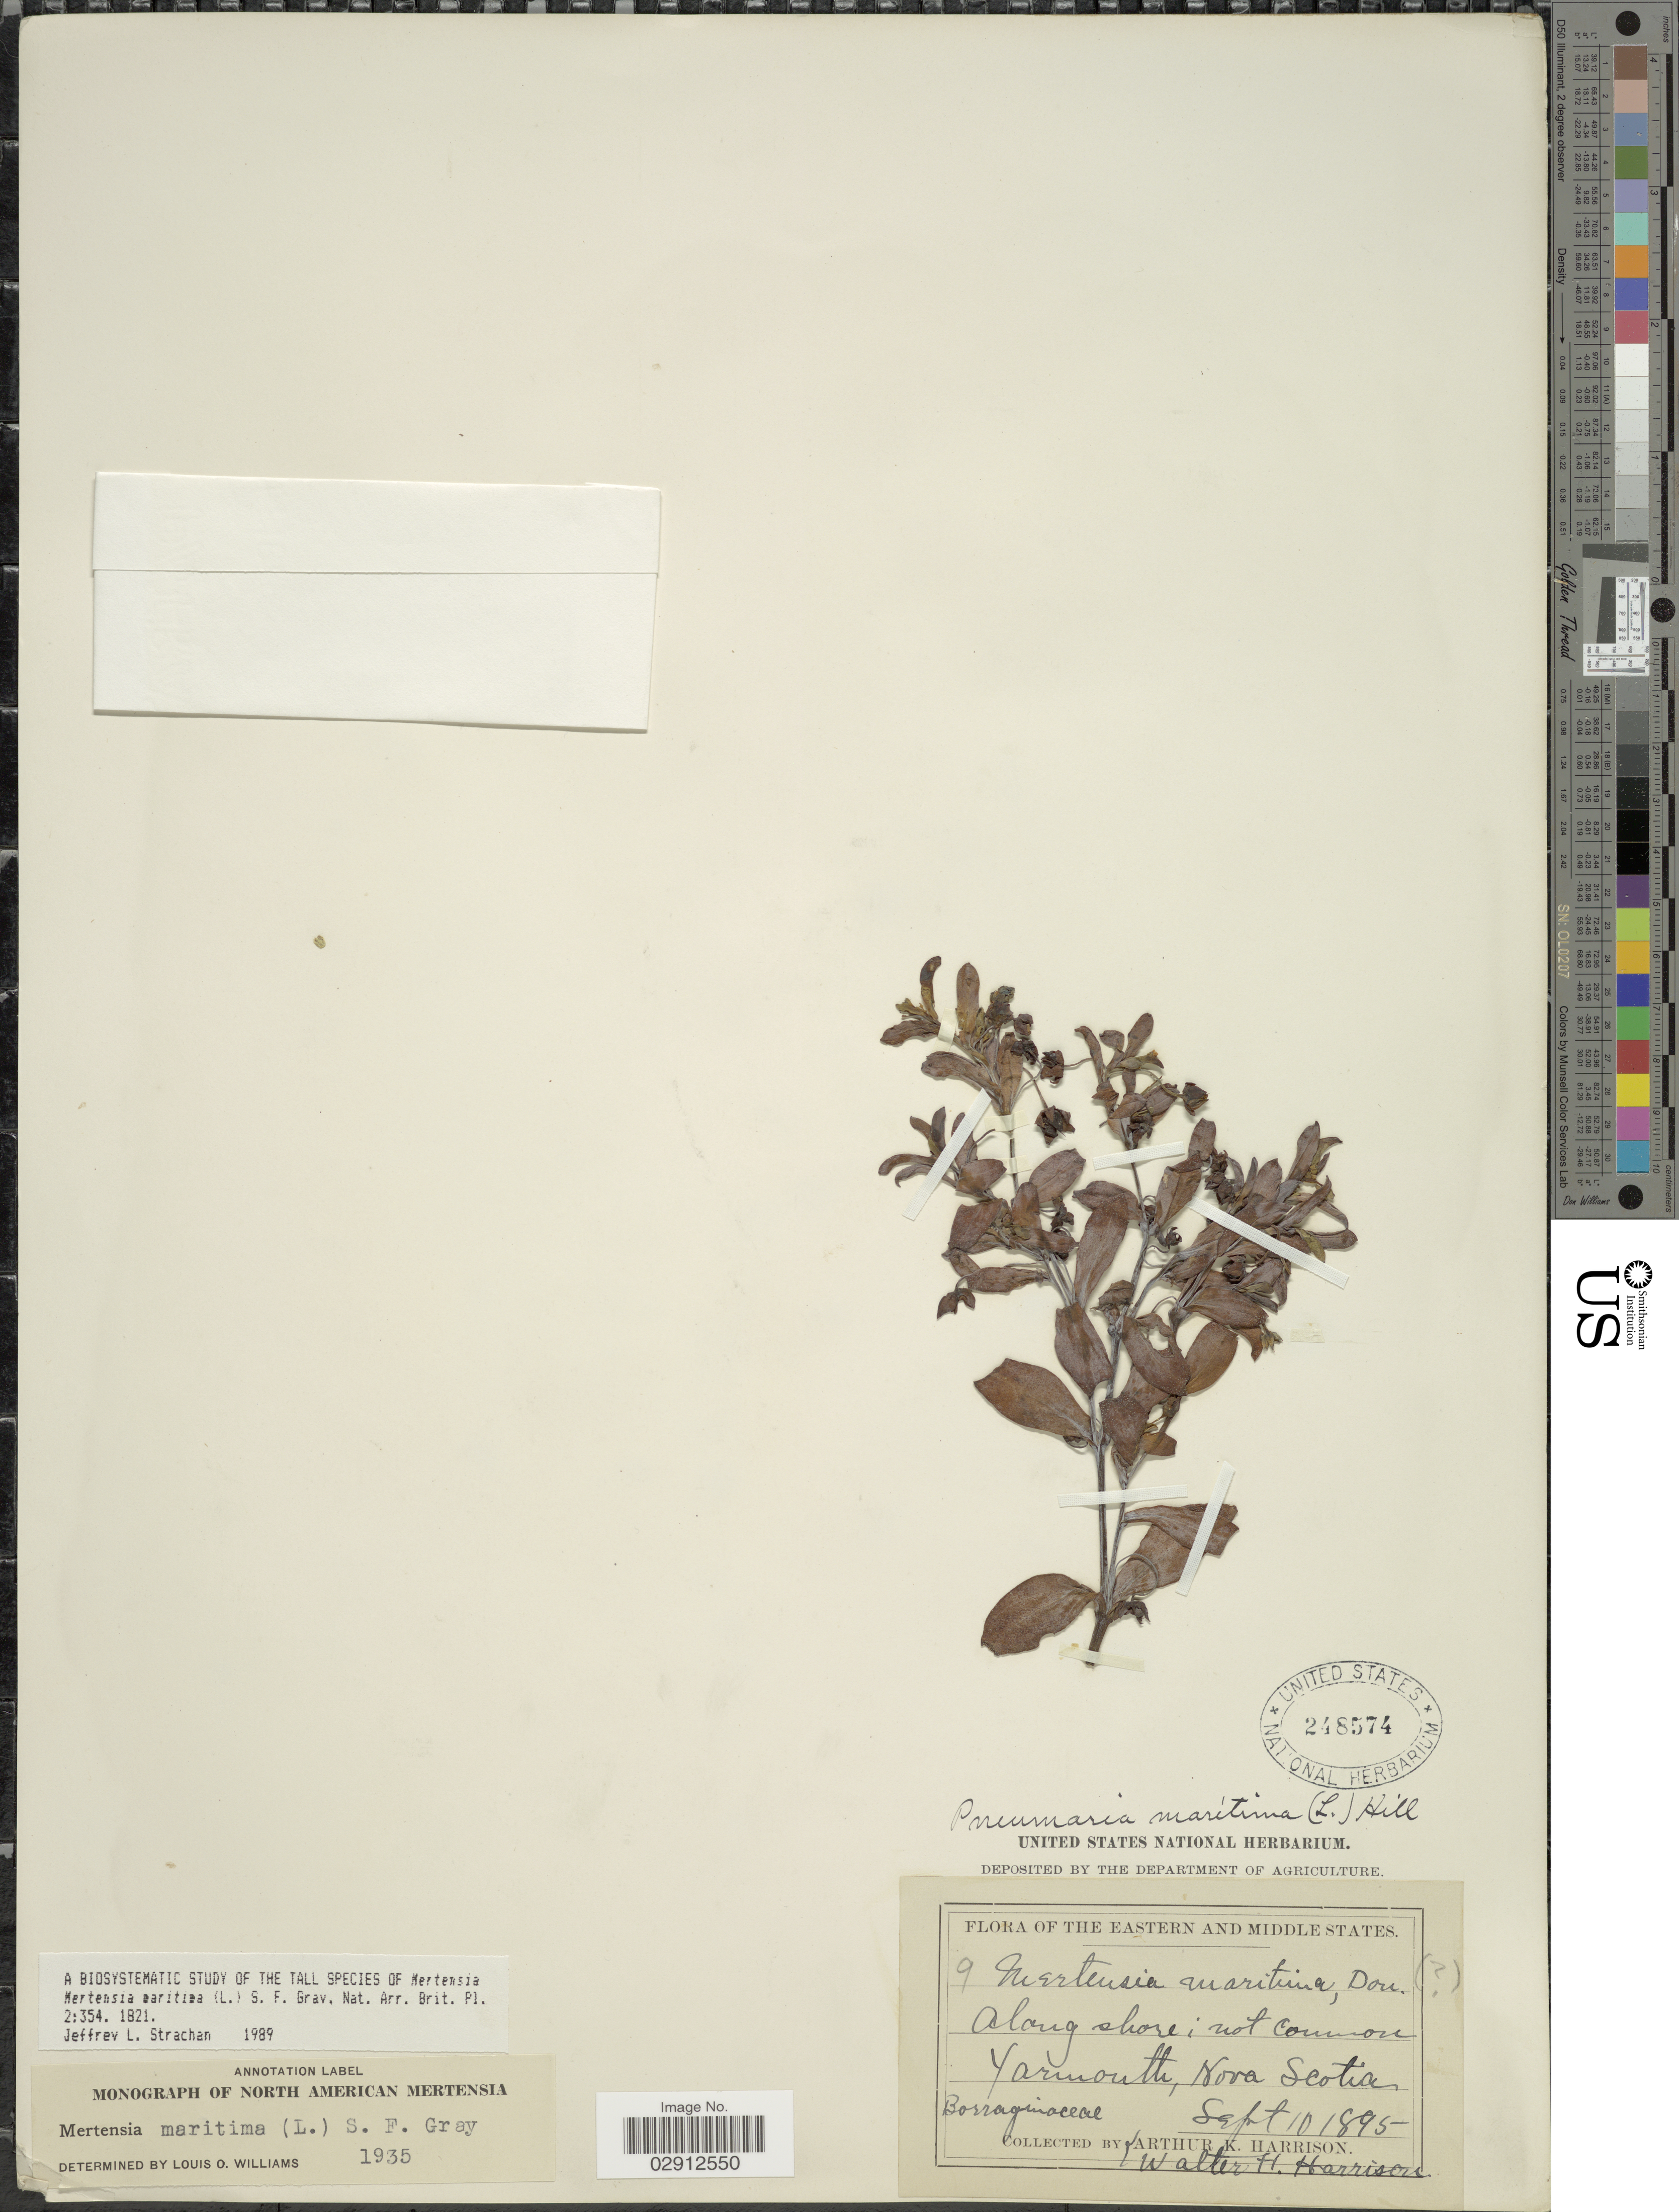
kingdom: Plantae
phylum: Tracheophyta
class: Magnoliopsida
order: Boraginales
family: Boraginaceae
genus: Mertensia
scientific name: Mertensia maritima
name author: (L.) S.F. Gray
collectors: A. K. Harrison & W. H. Harrison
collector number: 9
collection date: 1895-09-10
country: Canada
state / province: Nova Scotia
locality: Along shore, Yarmouth, Nova Scotia. Eastern and Middle States.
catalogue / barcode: US 248574